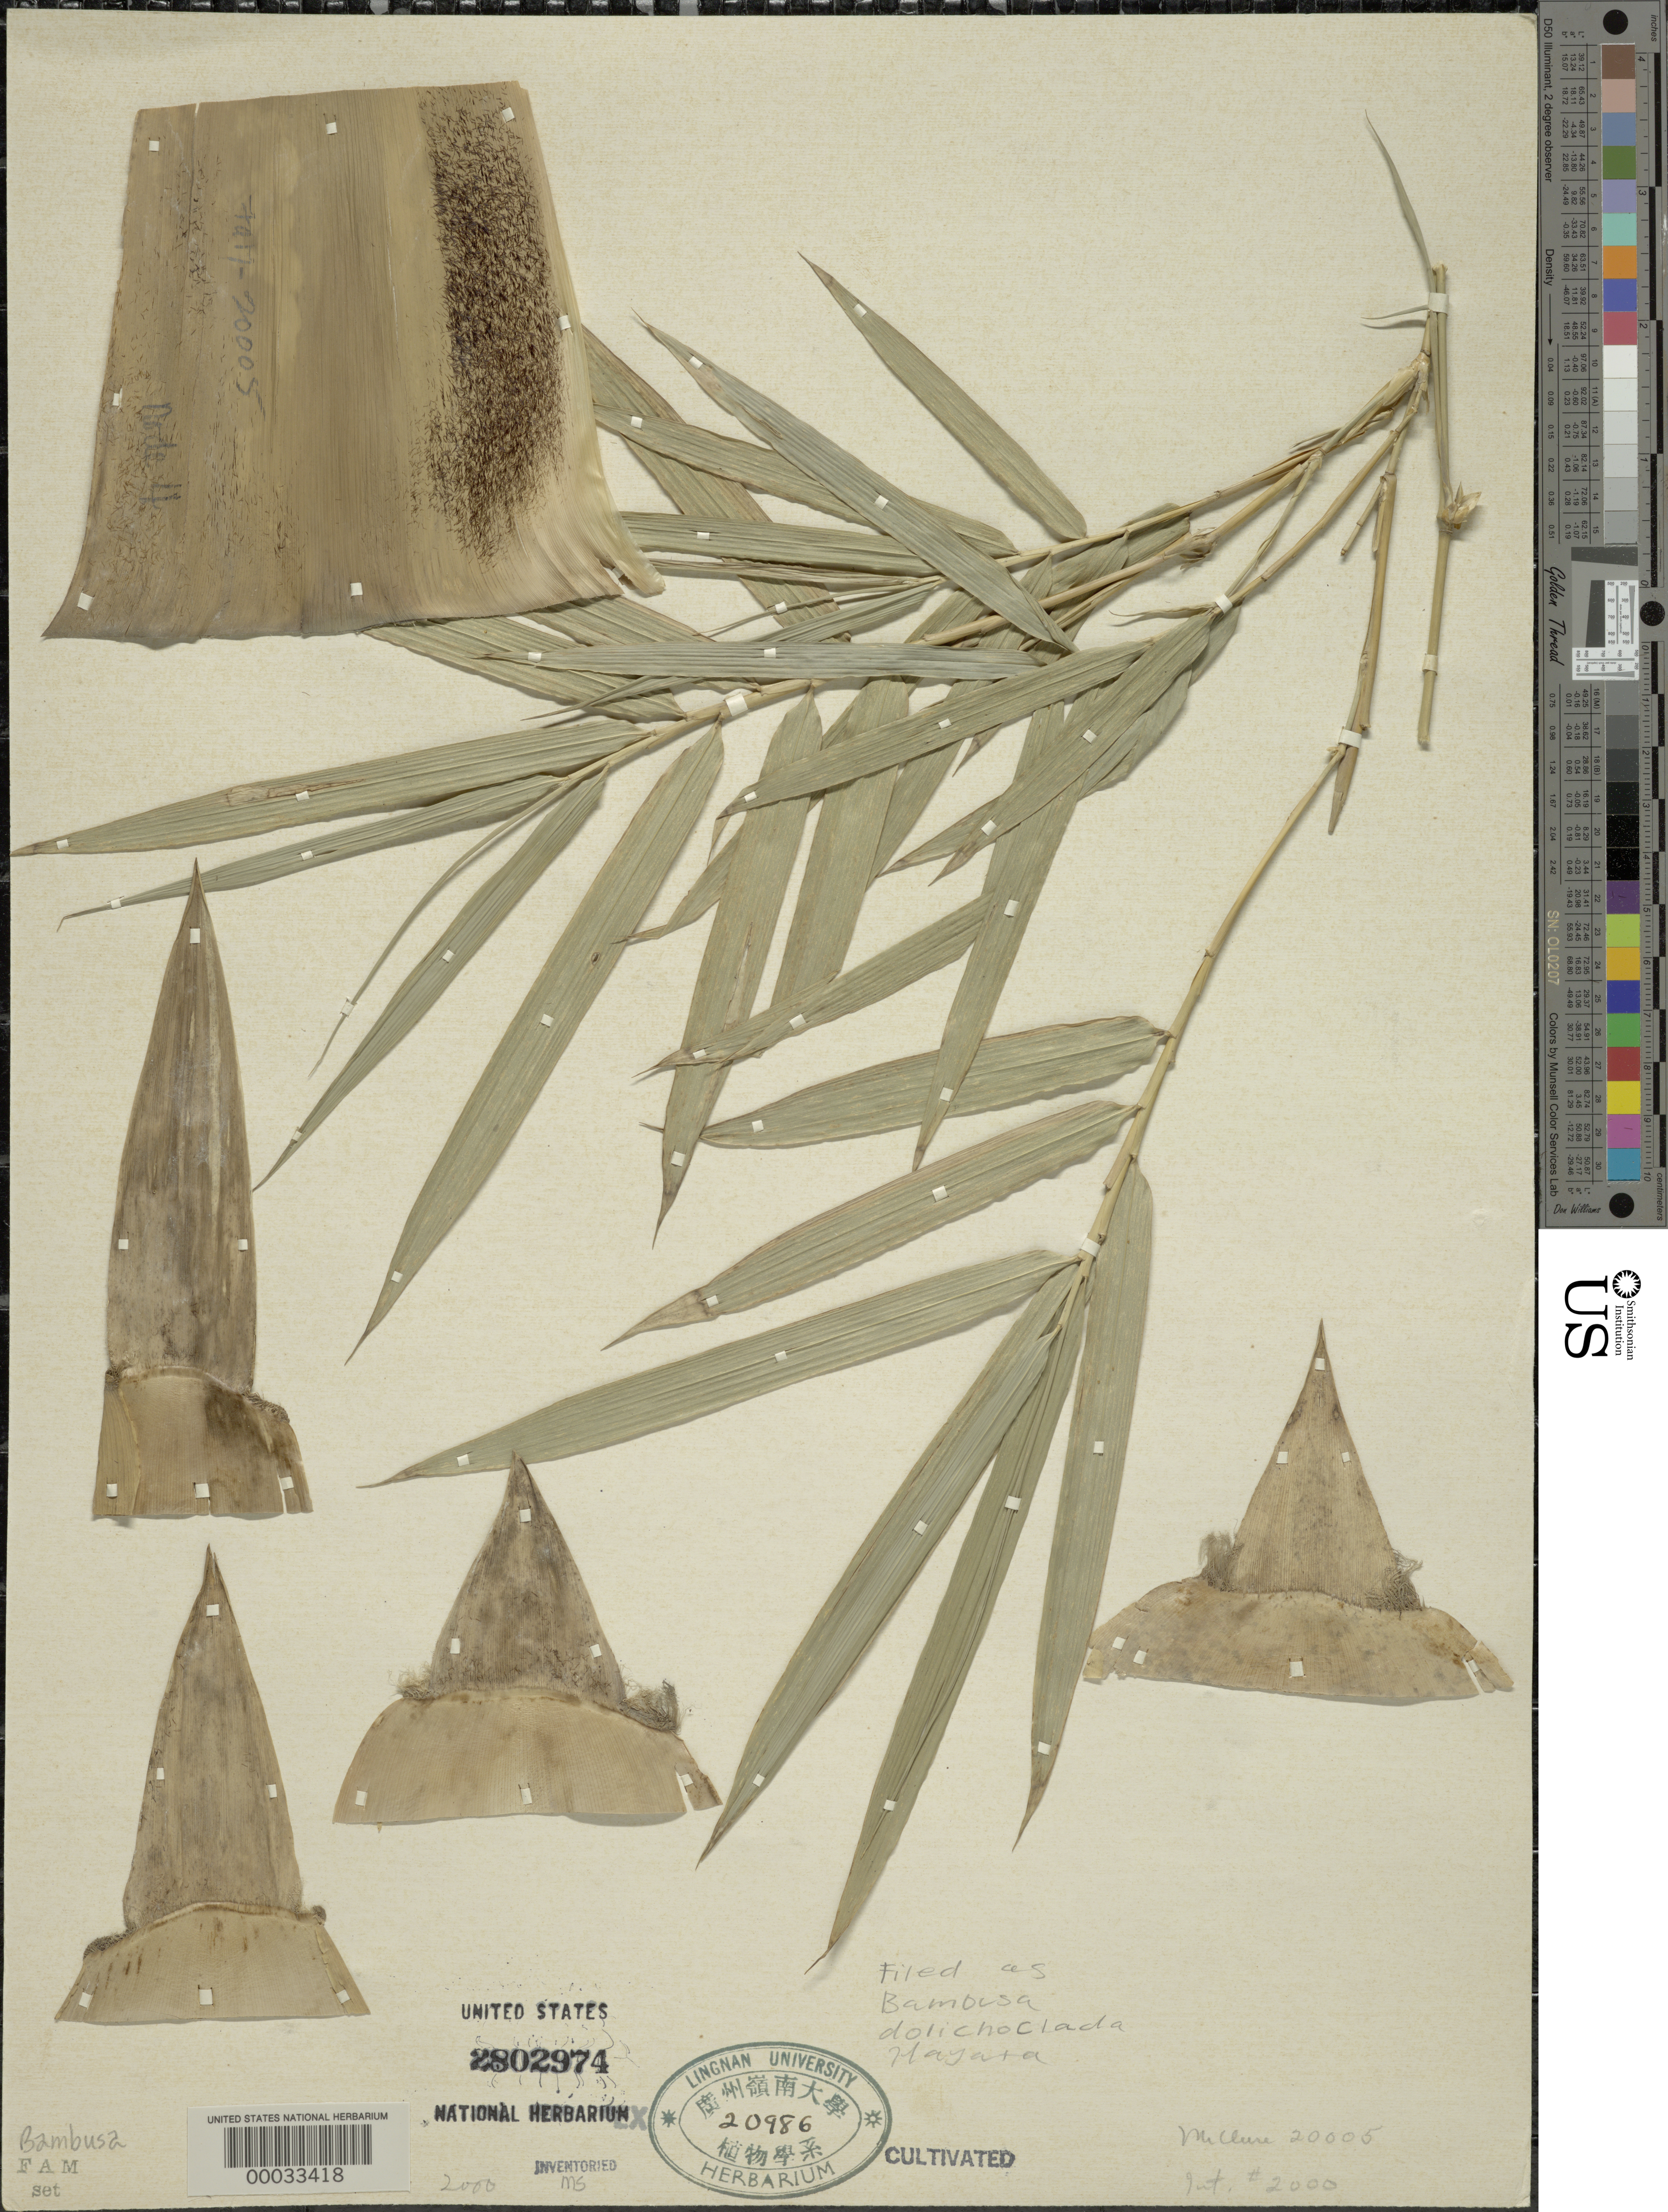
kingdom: Plantae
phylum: Tracheophyta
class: Liliopsida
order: Poales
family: Poaceae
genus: Bambusa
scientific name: Bambusa dolichoclada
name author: Hayata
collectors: F. A. McClure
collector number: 20005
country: China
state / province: Guangdong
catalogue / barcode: US 2802974